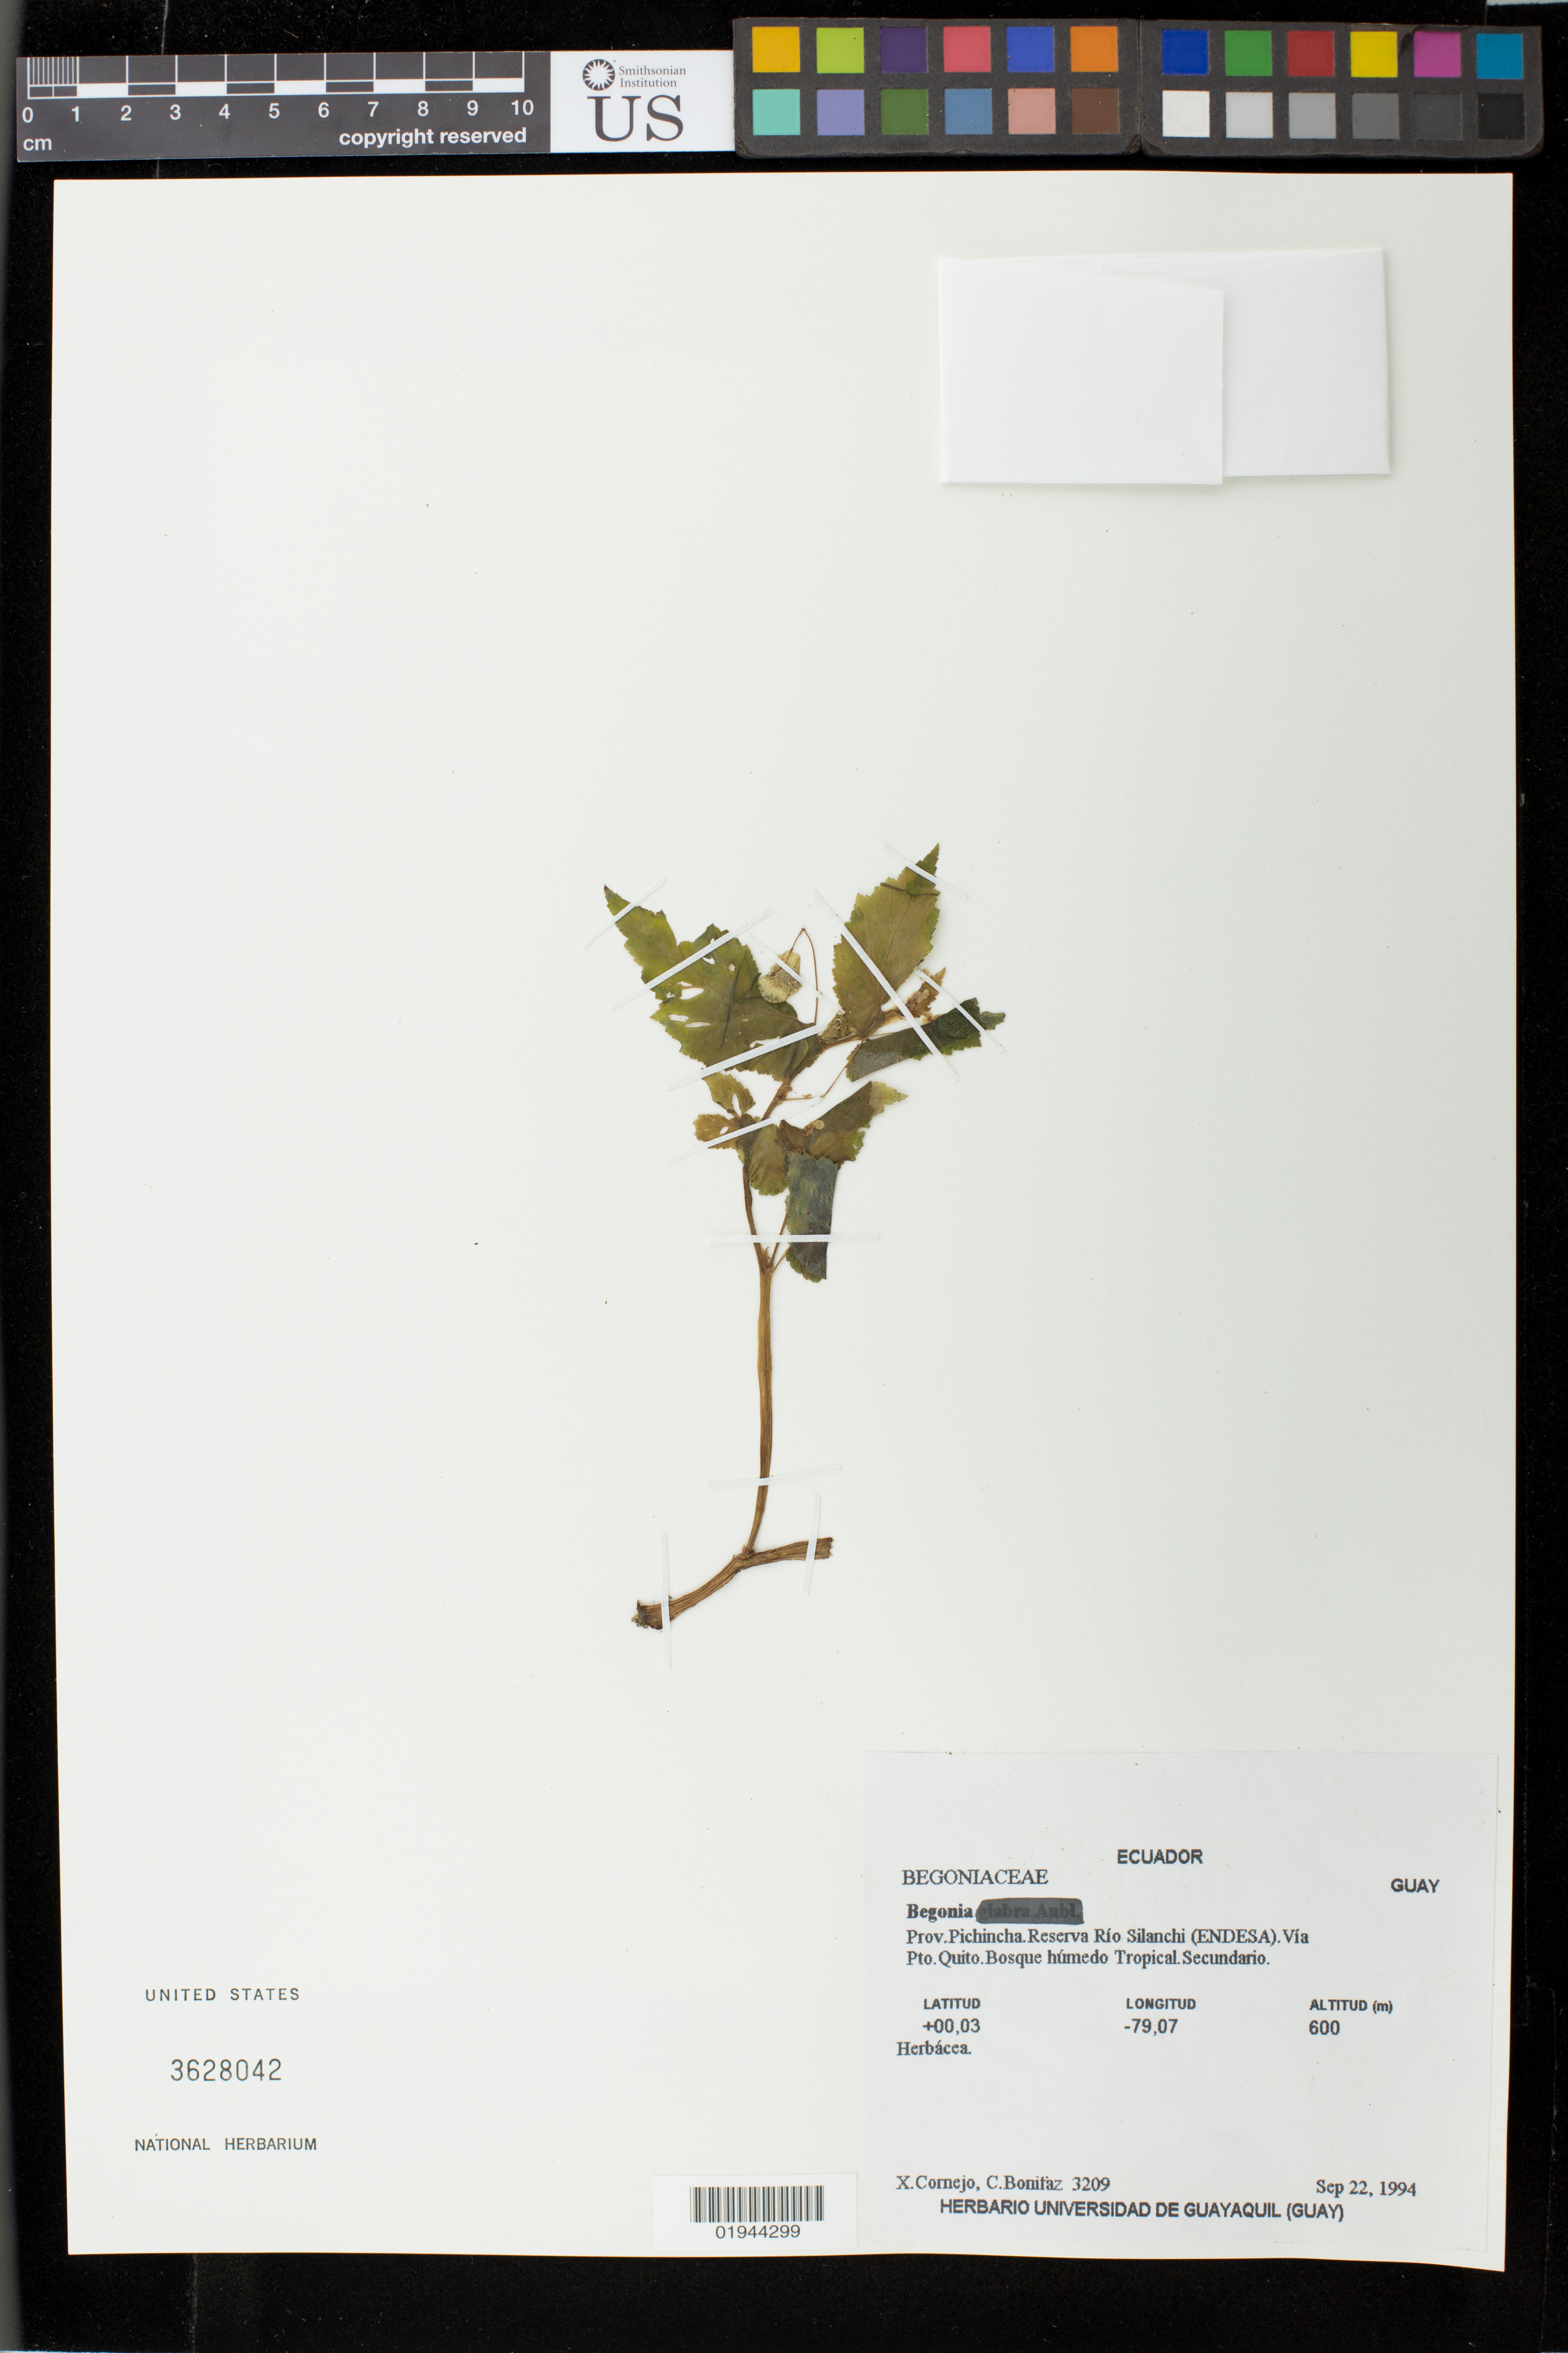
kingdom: Plantae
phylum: Tracheophyta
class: Magnoliopsida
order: Cucurbitales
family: Begoniaceae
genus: Begonia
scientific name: Begonia sp.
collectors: X. F. Cornejo & C. Bonitáz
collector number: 3209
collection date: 1994-09-22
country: Ecuador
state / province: Pichincha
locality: Reserva Rio Silanchi (ENDESA). Via Pto.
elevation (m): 600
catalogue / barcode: US 3628042